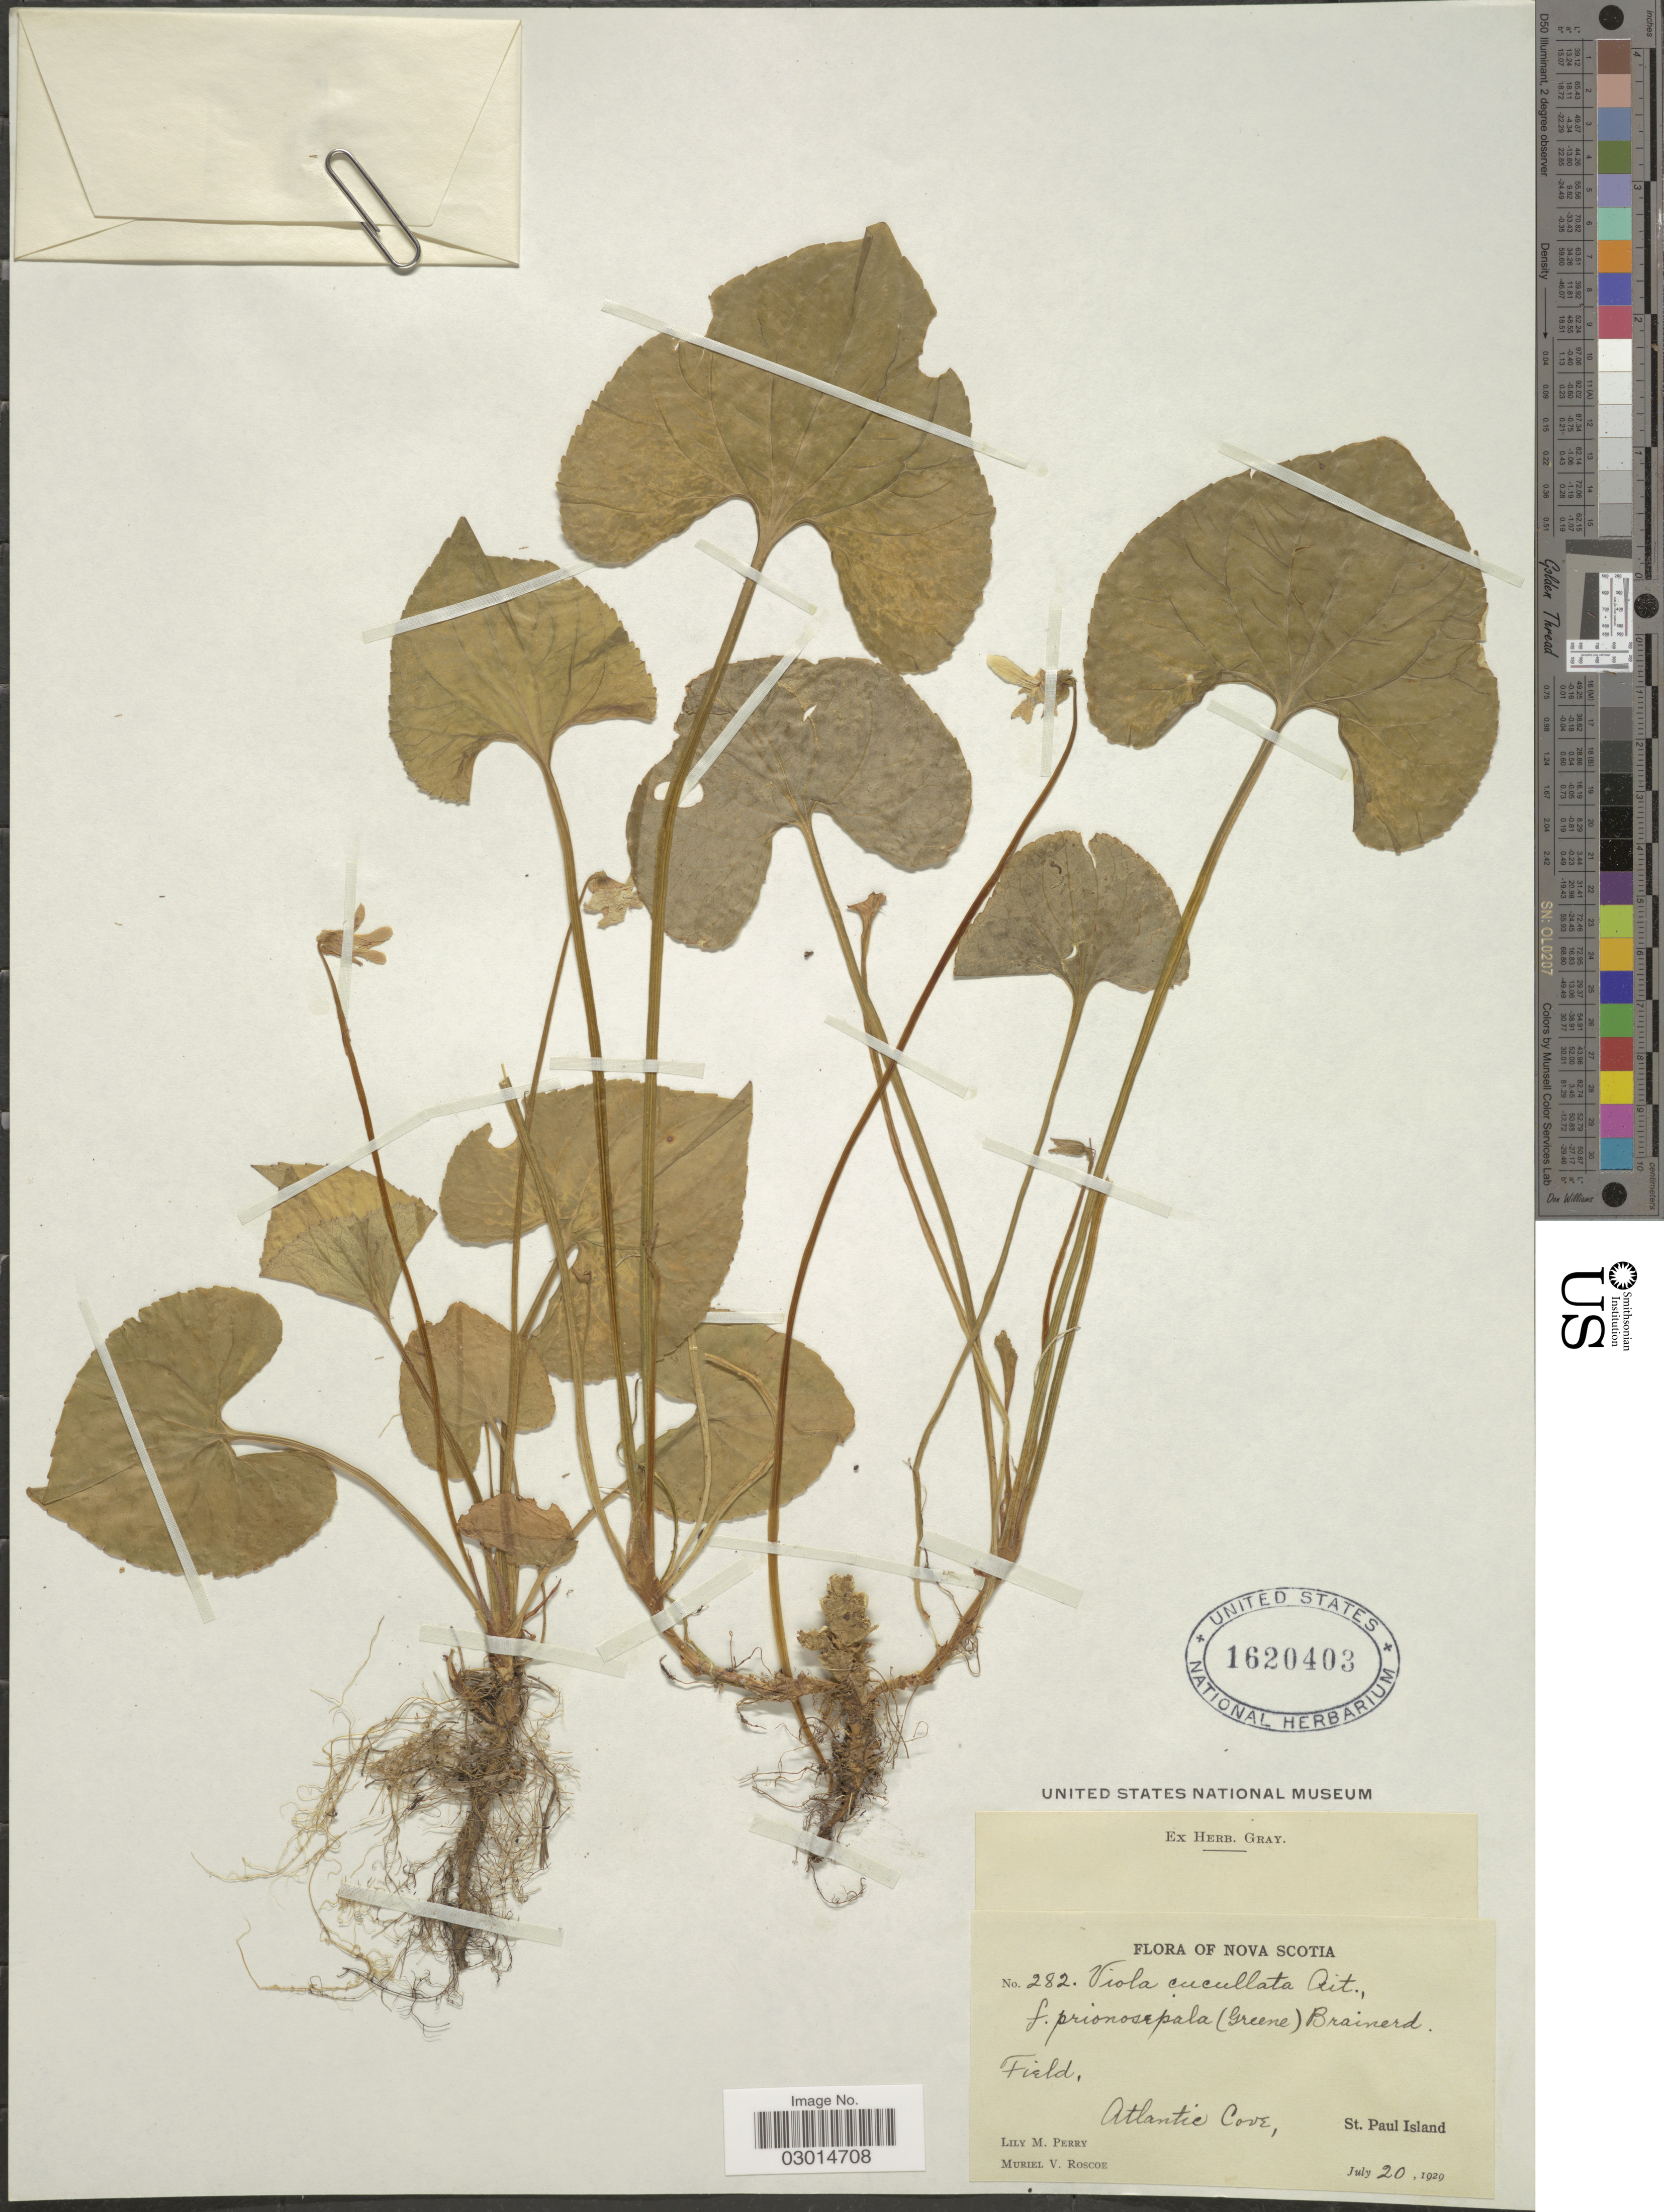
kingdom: Plantae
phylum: Tracheophyta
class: Magnoliopsida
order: Malpighiales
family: Violaceae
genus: Viola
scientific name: Viola cucullata f. prionosepala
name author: (Greene) Brainerd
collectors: L. M. Perry & M. Roscoe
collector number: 282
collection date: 1929-07-20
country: Canada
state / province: Nova Scotia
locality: Field, Atlantic Cove, St. Paul Island.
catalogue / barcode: US 1620403